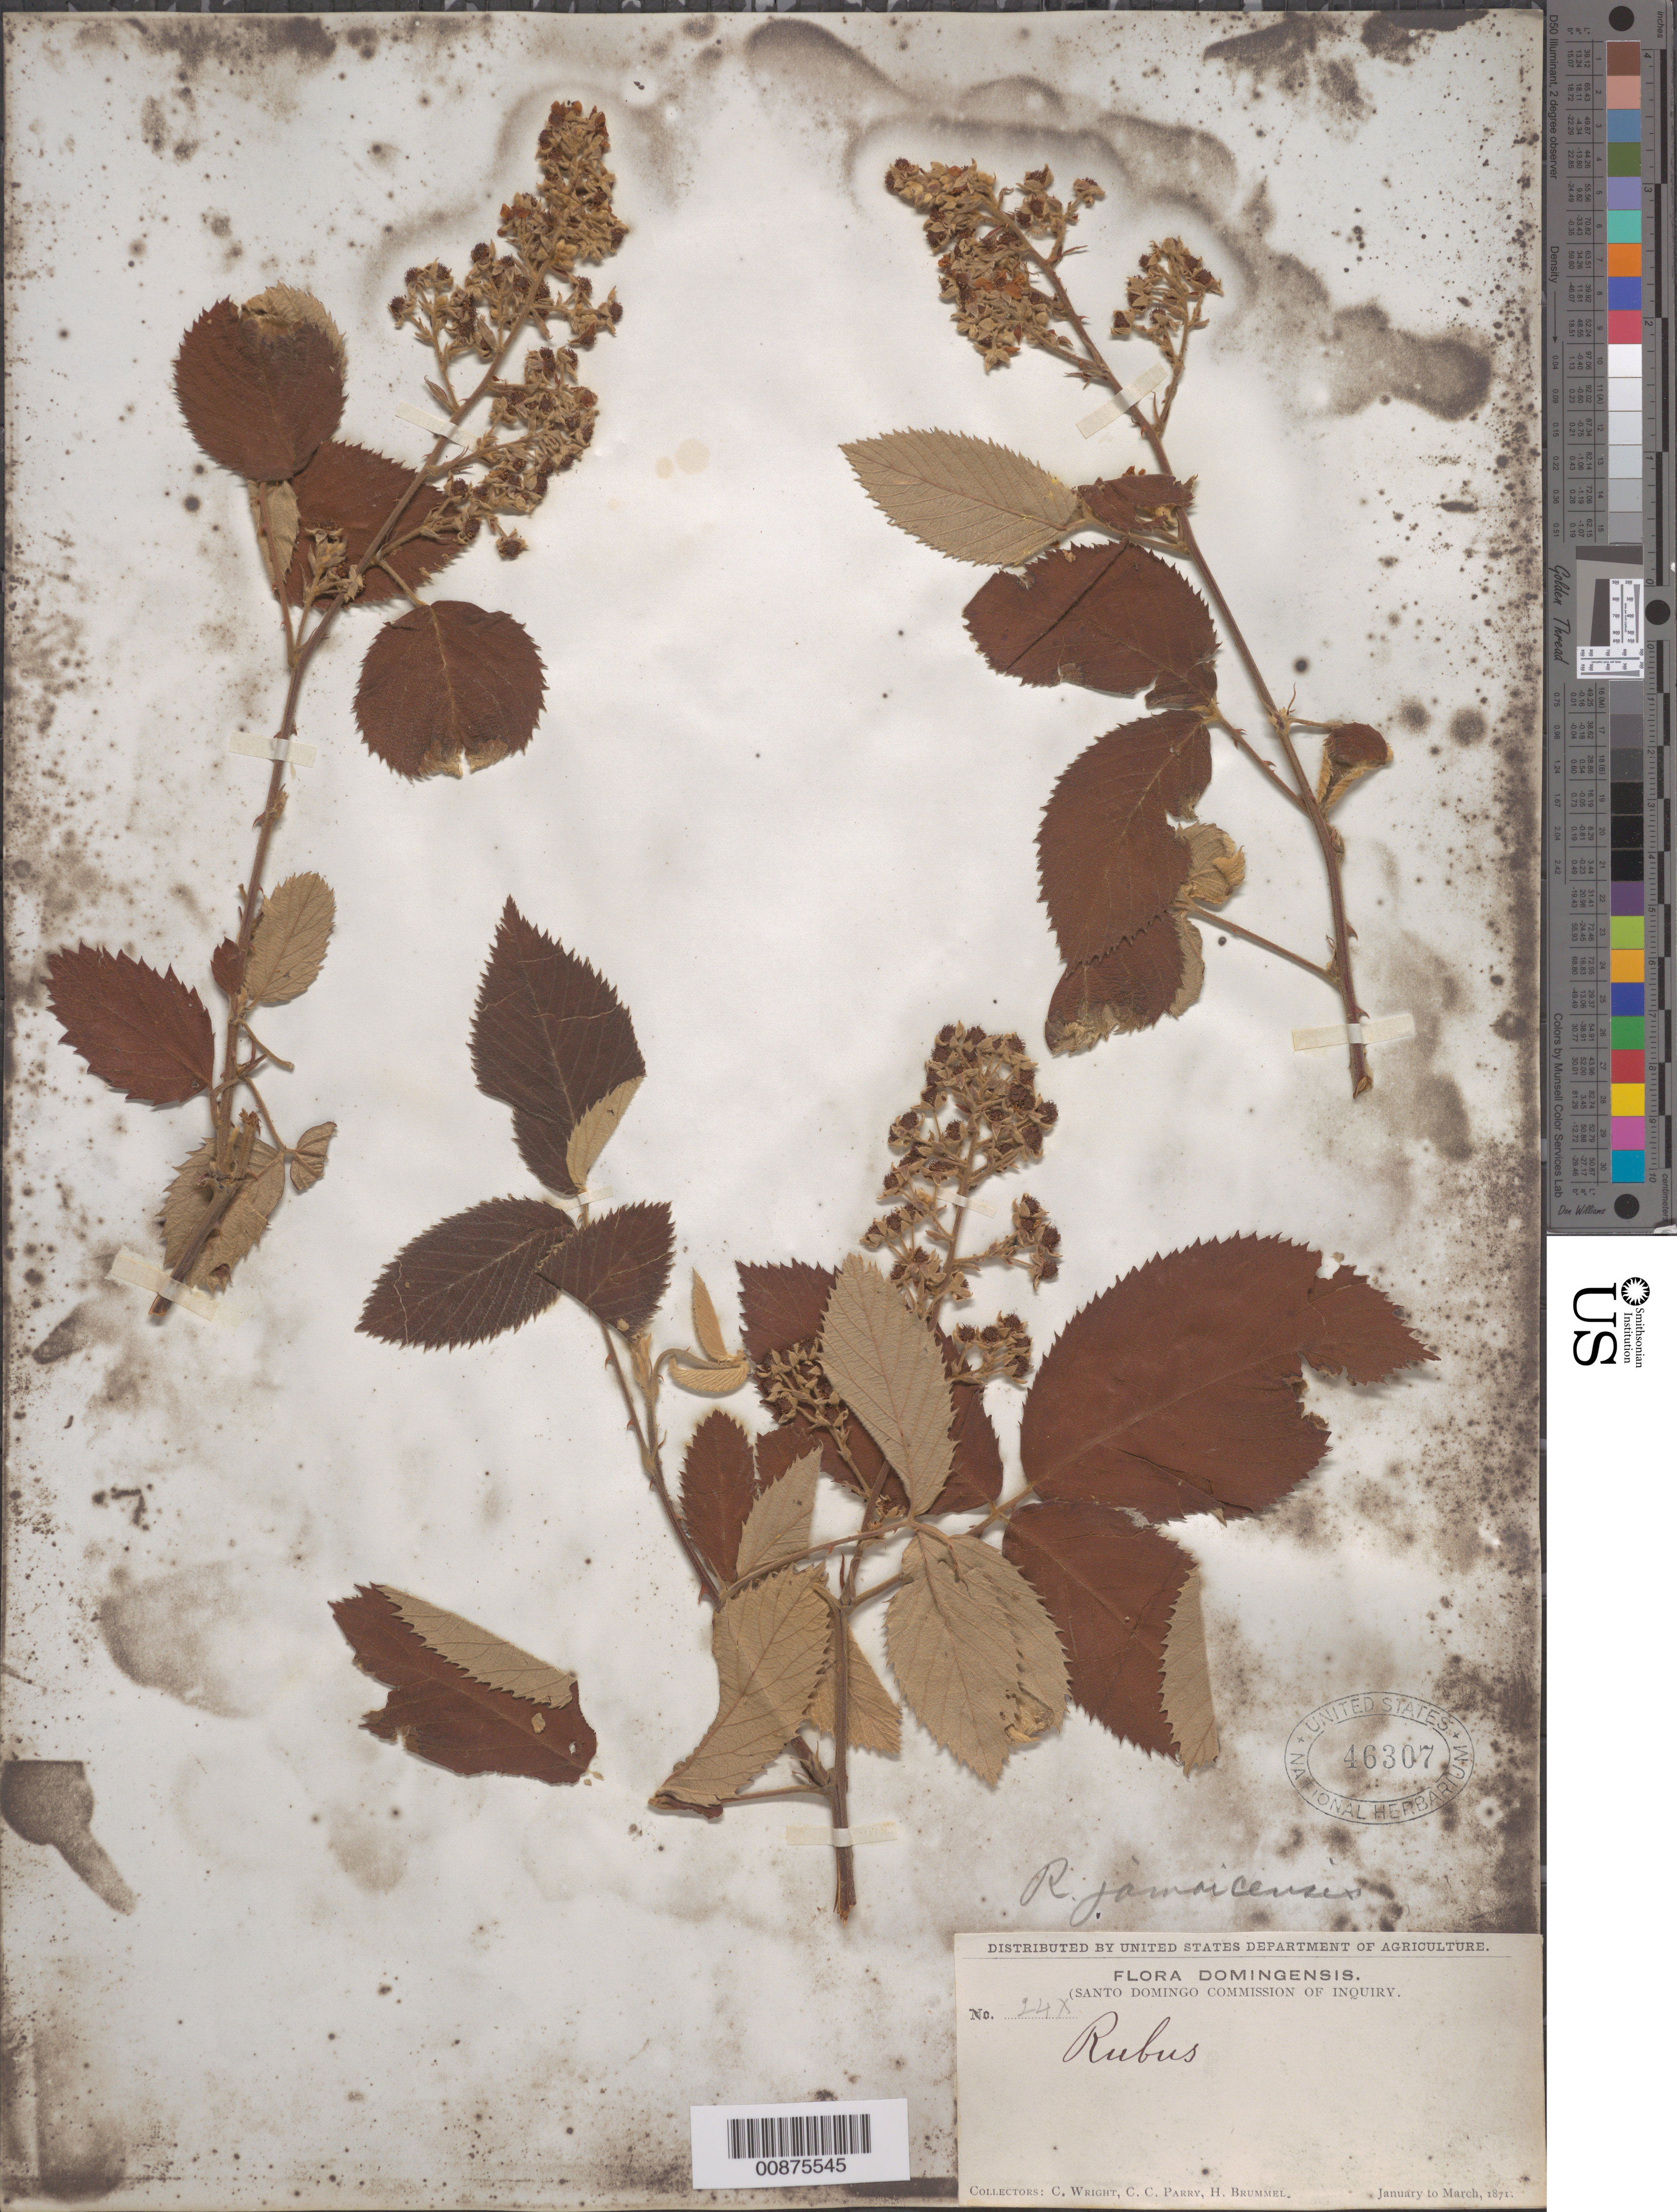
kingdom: Plantae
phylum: Tracheophyta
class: Magnoliopsida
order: Rosales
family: Rosaceae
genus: Rubus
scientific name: Rubus jamaicensis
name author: L.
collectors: C. Wright, C. C. Parry & H. Brummel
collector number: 24X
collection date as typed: Jan 1871 to -- Mar 1871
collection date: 1871-01/1871-03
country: Dominican Republic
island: Hispaniola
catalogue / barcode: US 46307